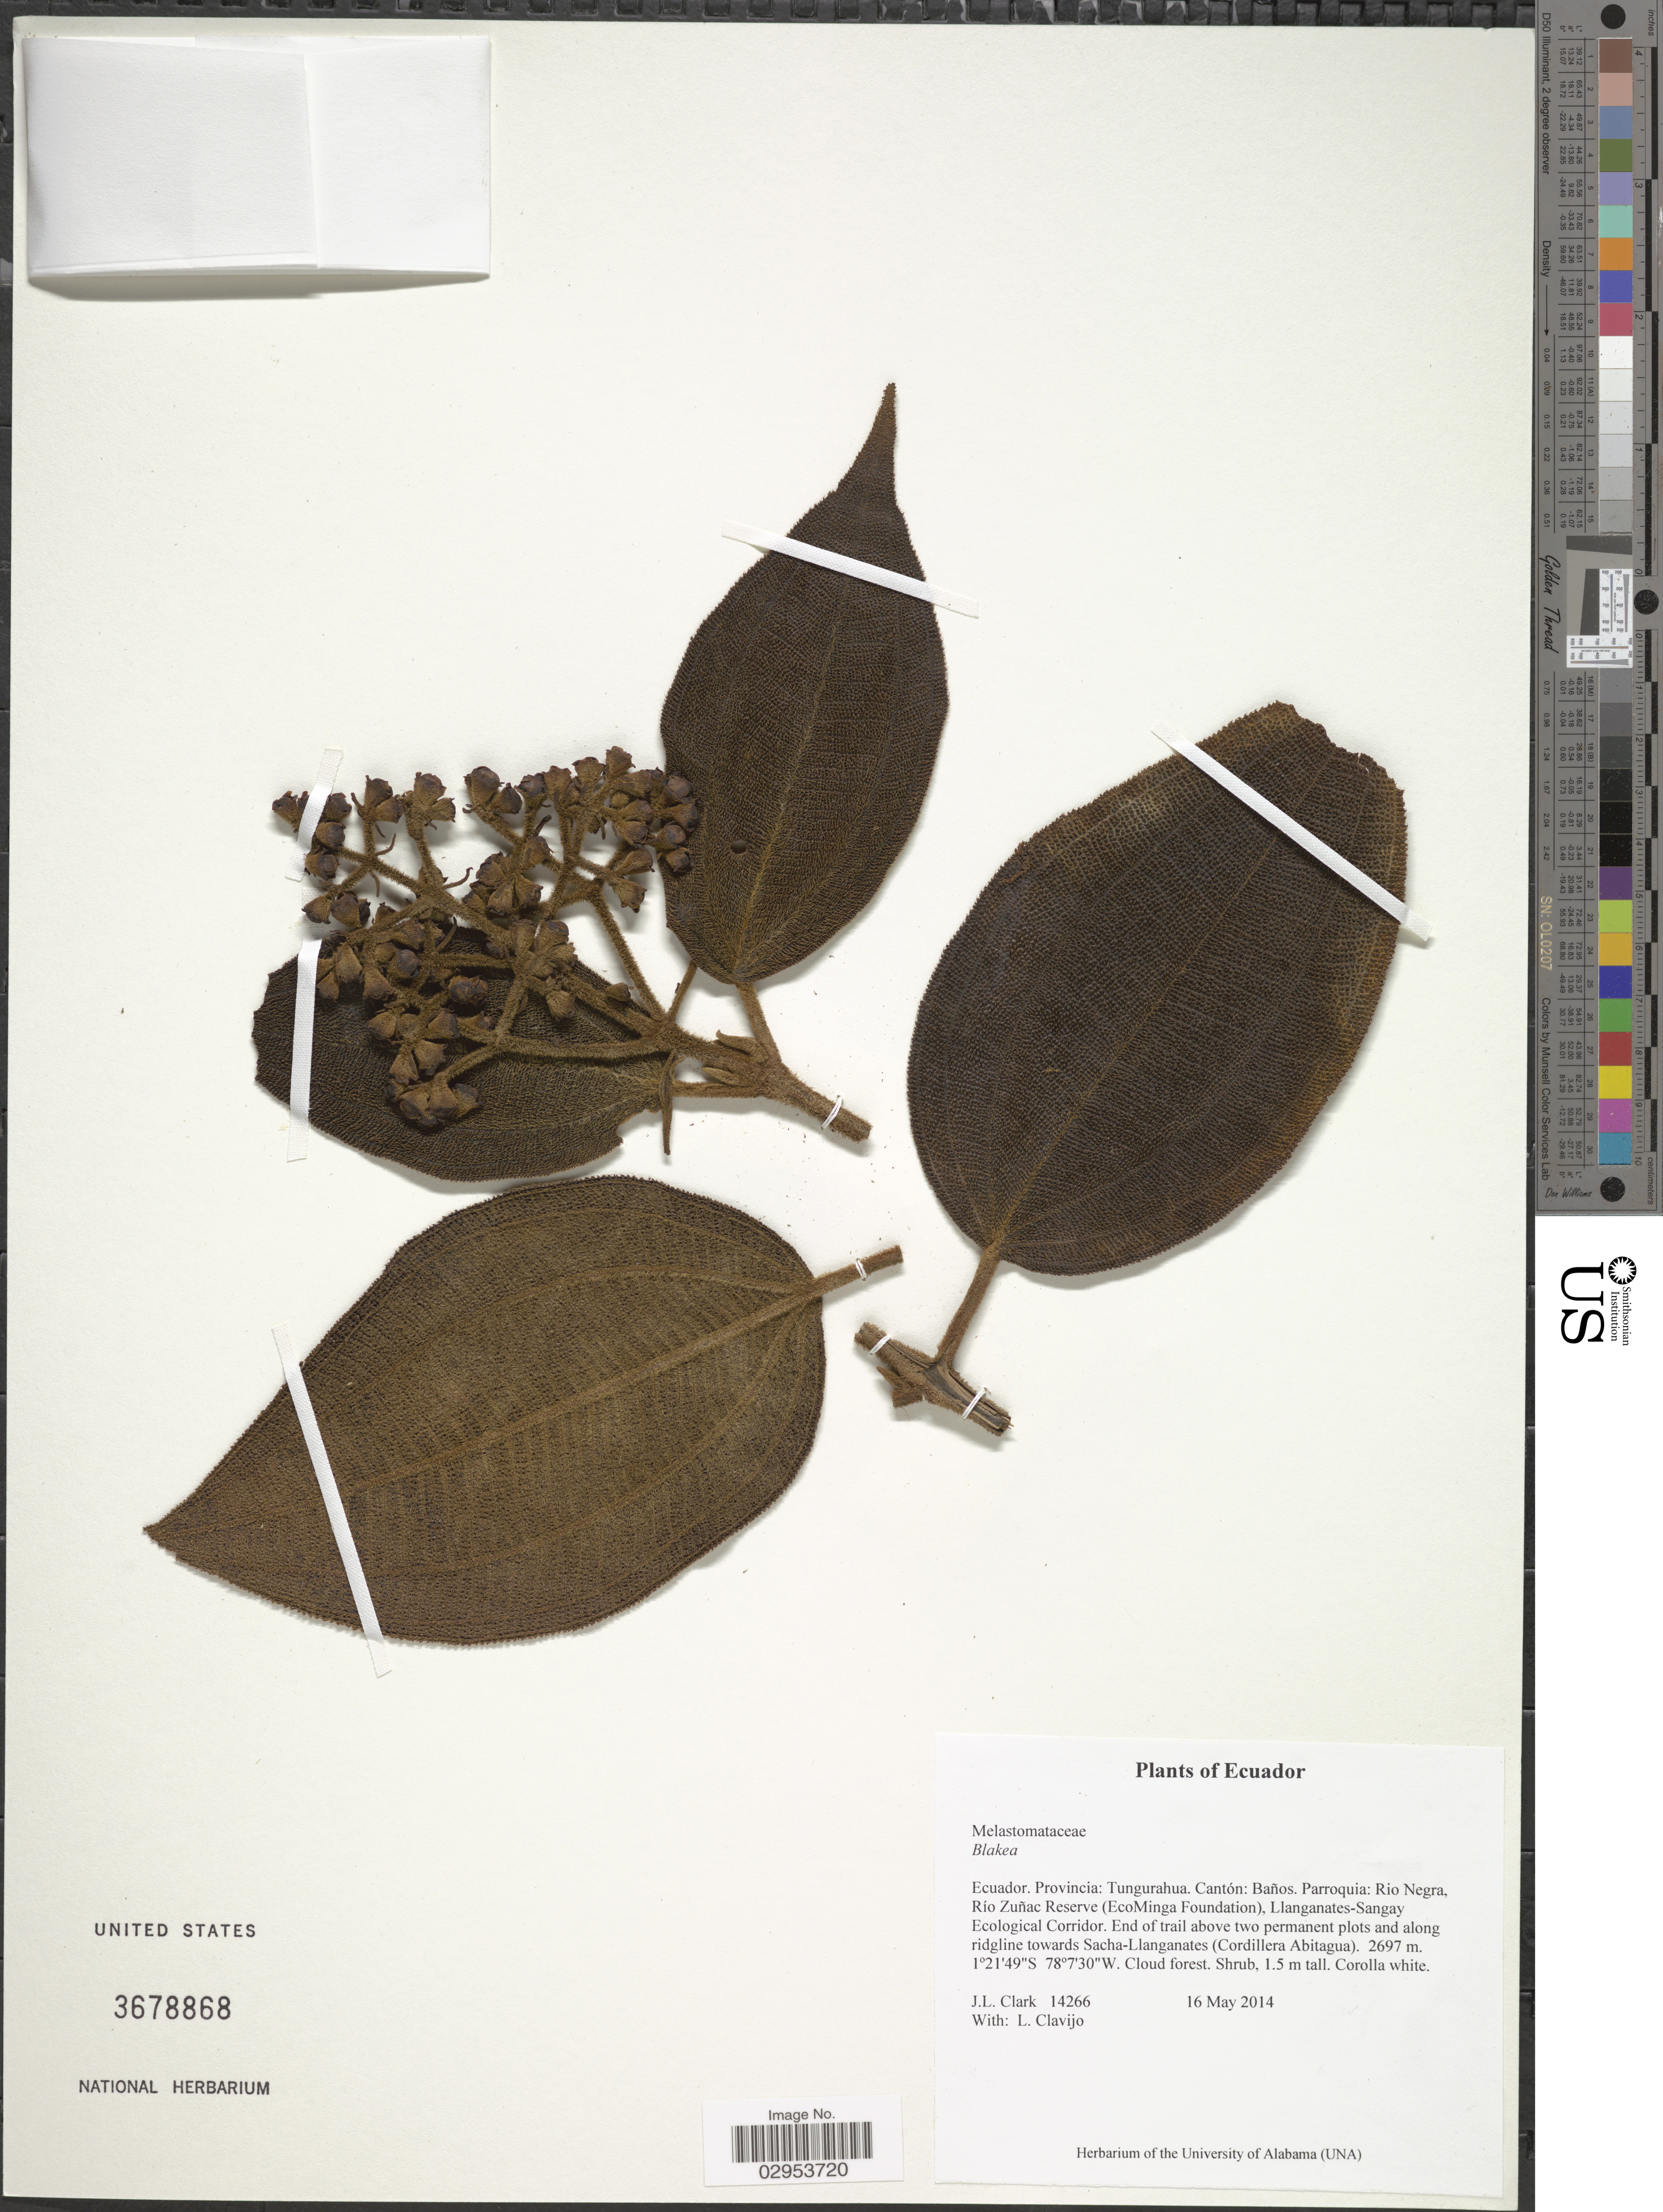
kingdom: Plantae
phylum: Tracheophyta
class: Magnoliopsida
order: Myrtales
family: Melastomataceae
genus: Miconia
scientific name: Miconia sp.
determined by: Penneys, D. S.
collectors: J. L. Clark & L. Clavijo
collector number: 14266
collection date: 2014-05-16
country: Ecuador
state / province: Tungurahua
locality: Cantón: Baños. Parroquia: Rio Negra, Río Zuñac Reserve (EcoMinga Foundation), Llanganates-Sangay Ecological Corridor. End of trail above two permanent plots and along ridgline towards Sacha-Llanganates (Cordillera Abitagua)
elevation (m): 2697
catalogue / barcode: US 3678868